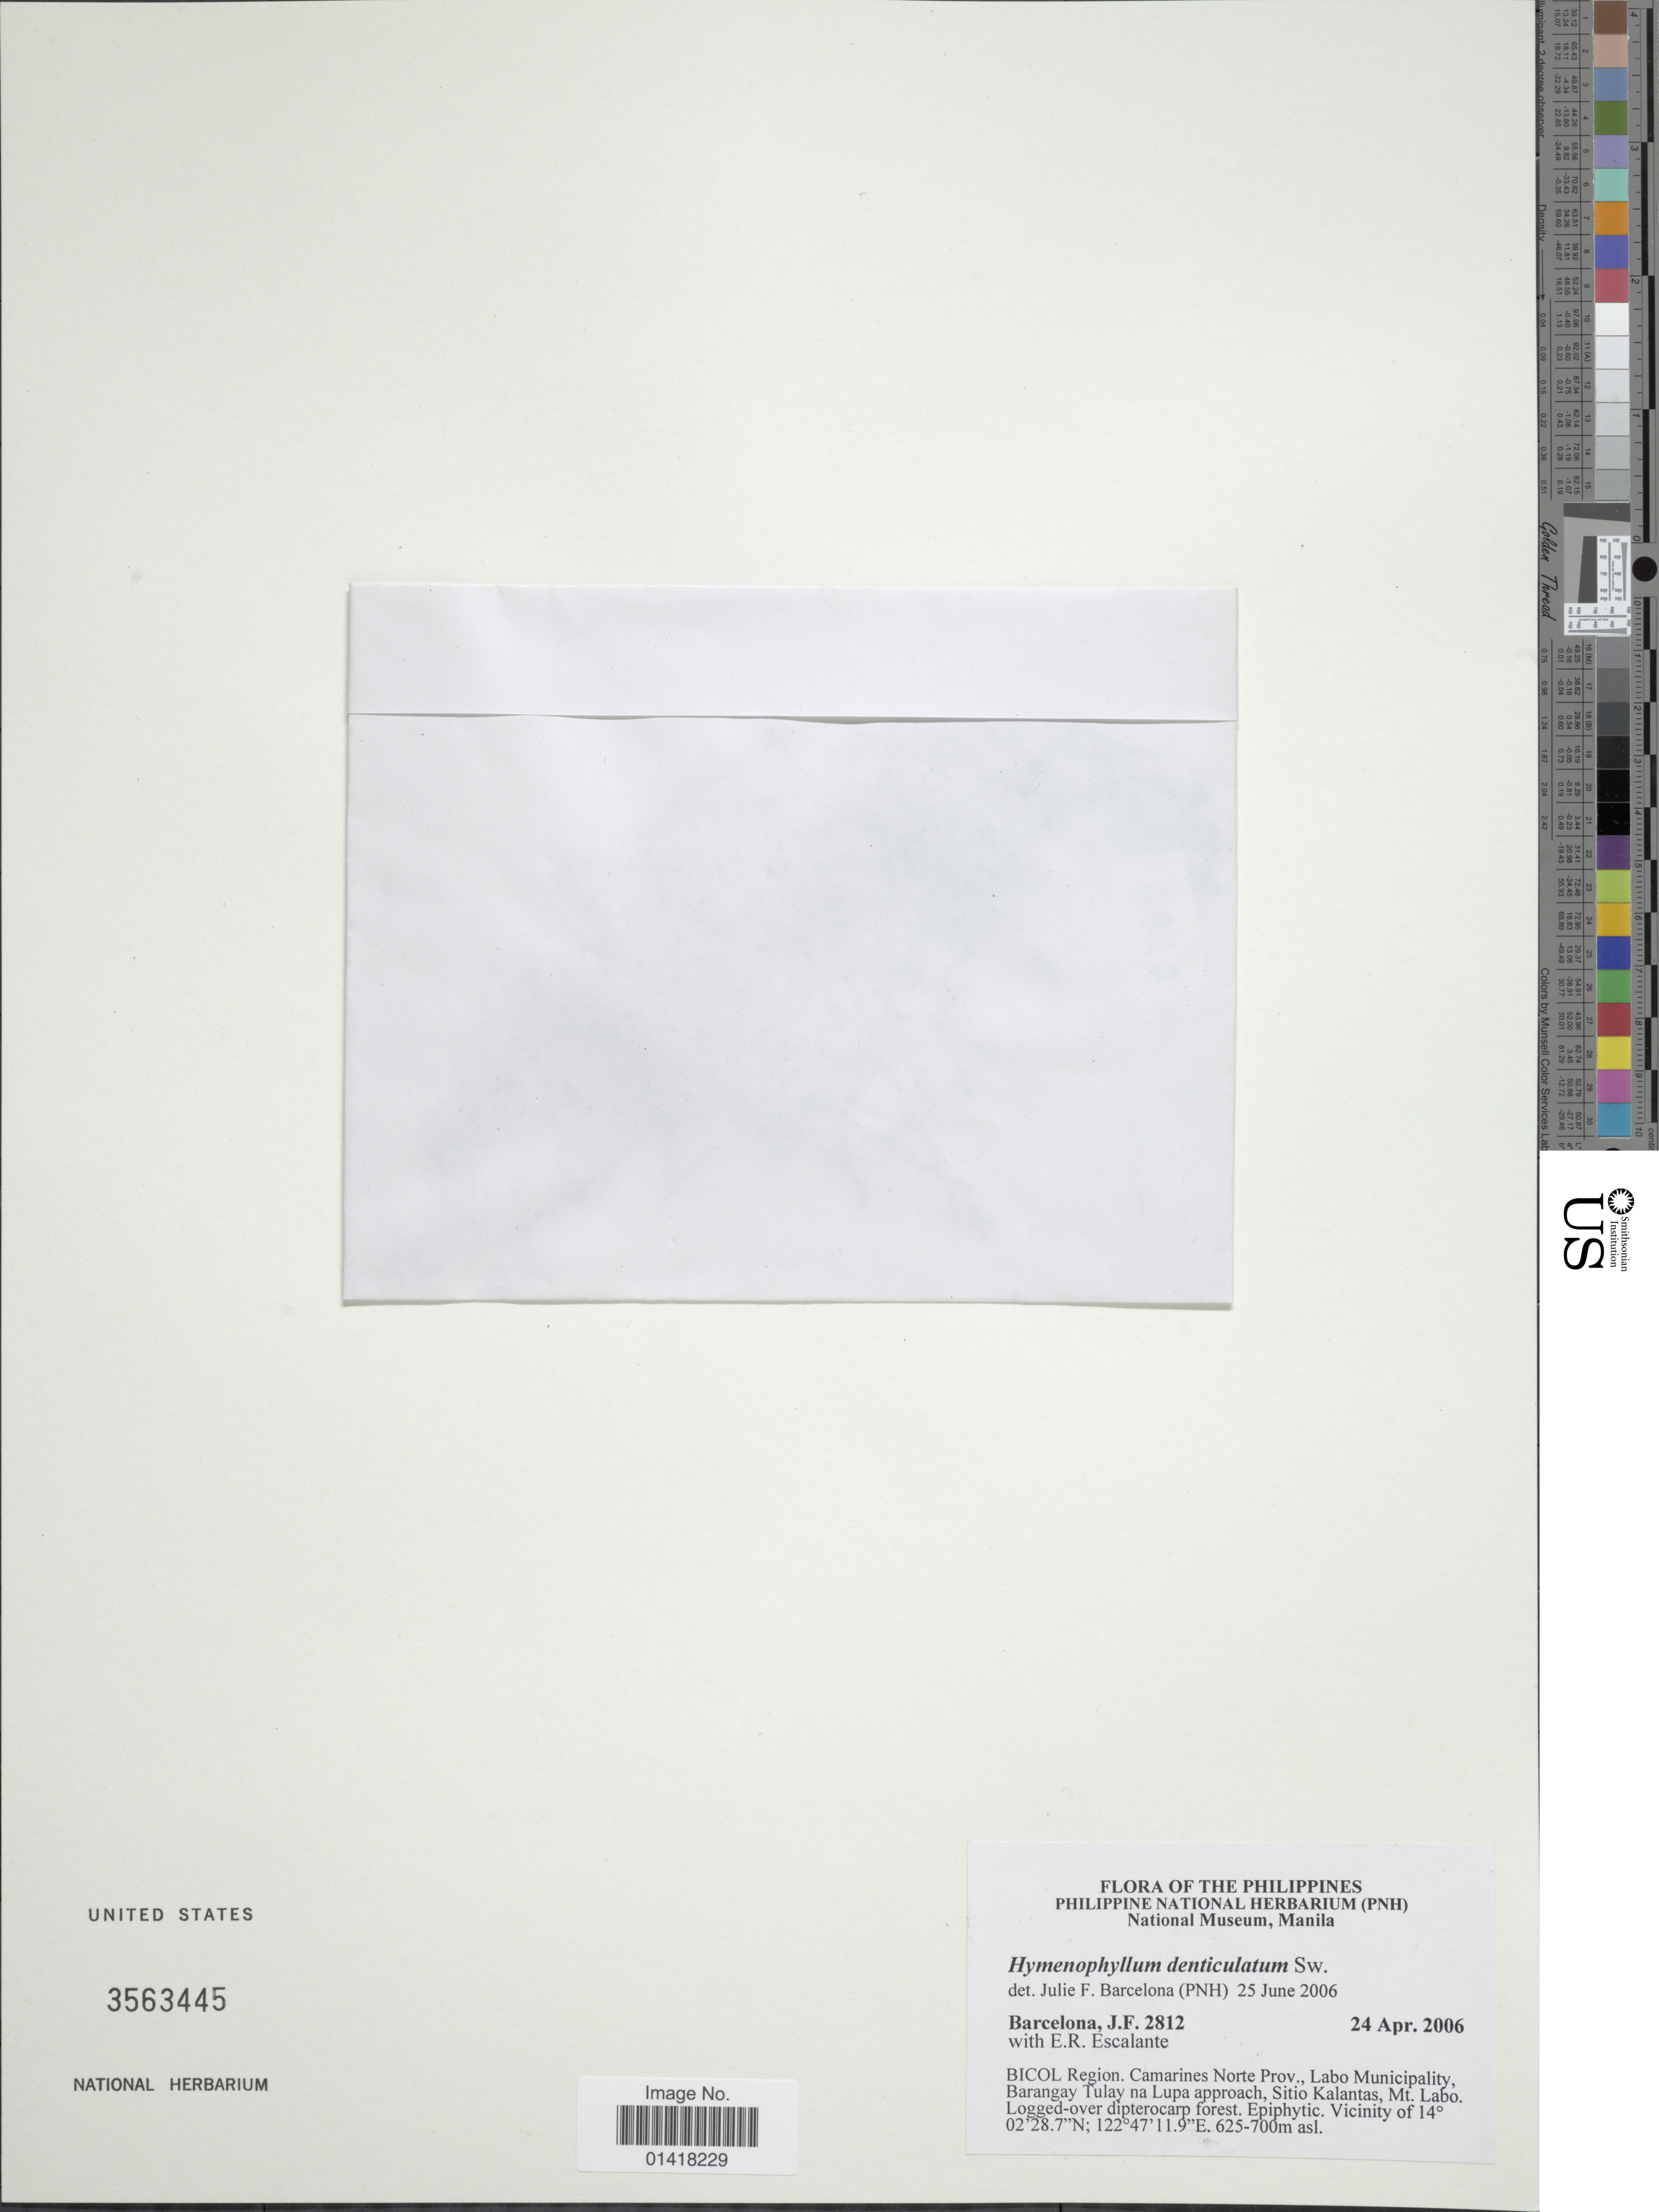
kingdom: Plantae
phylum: Tracheophyta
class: Polypodiopsida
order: Hymenophyllales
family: Hymenophyllaceae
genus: Hymenophyllum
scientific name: Hymenophyllum denticulatum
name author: Sw.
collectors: J. F. Barcelona & E. Escalante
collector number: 2812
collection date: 2006-04-24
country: Philippines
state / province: Bicol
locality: The Philippines. Bicol region. camarines Norte Prov. Labo Municiplaity, barangay Tulay na LUpa approach, Sitio Kalanrtas, Mt. Labo.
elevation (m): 625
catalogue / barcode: US 3563445